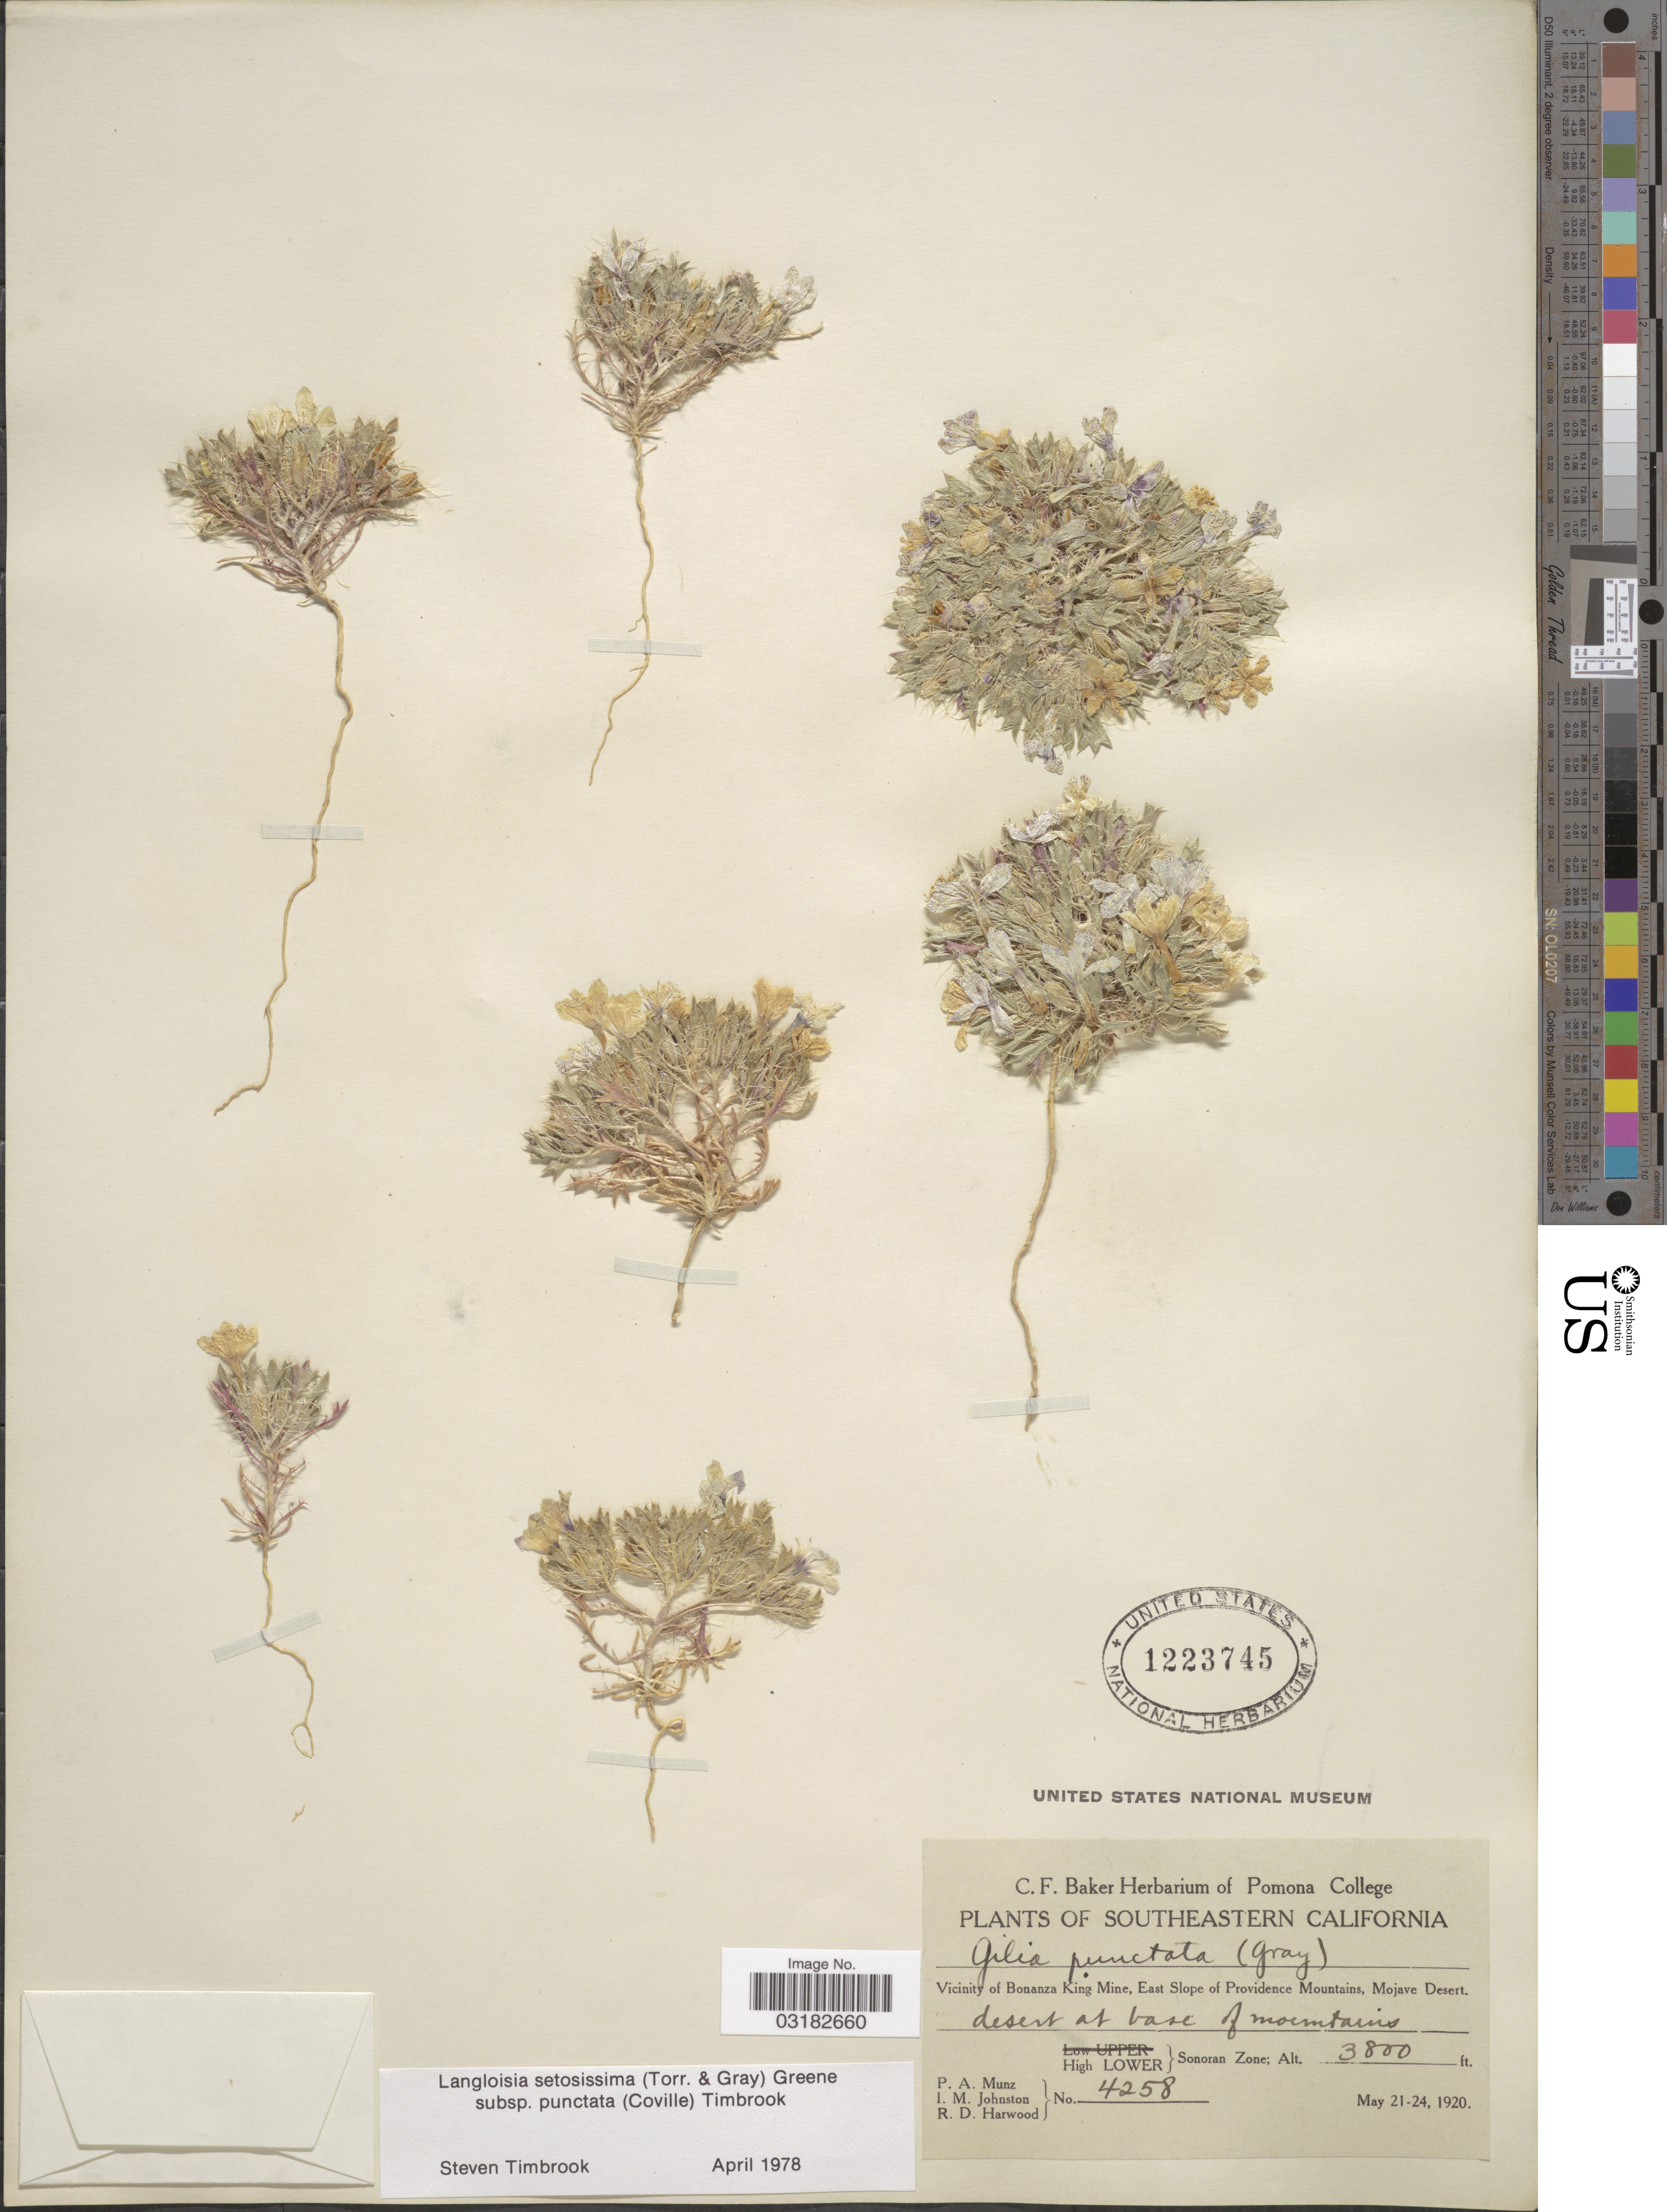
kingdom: Plantae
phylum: Tracheophyta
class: Magnoliopsida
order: Ericales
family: Polemoniaceae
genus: Langloisia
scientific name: Langloisia setosissima subsp. punctata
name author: (A. Gray ex Coville) Timbrook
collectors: P. A. Munz, I.M. Johnston & R. Harwood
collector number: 4258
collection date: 1920-05-21/1920-05-24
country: United States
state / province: California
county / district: San Bernardino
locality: Southeastern California. Vicinity of Bonanza King Mine, East Slope of Providence Mountains, Mojave Desert. Desert at base of Mountains. High Lower Sonoran Zone.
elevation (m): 1158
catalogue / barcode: US 1223745